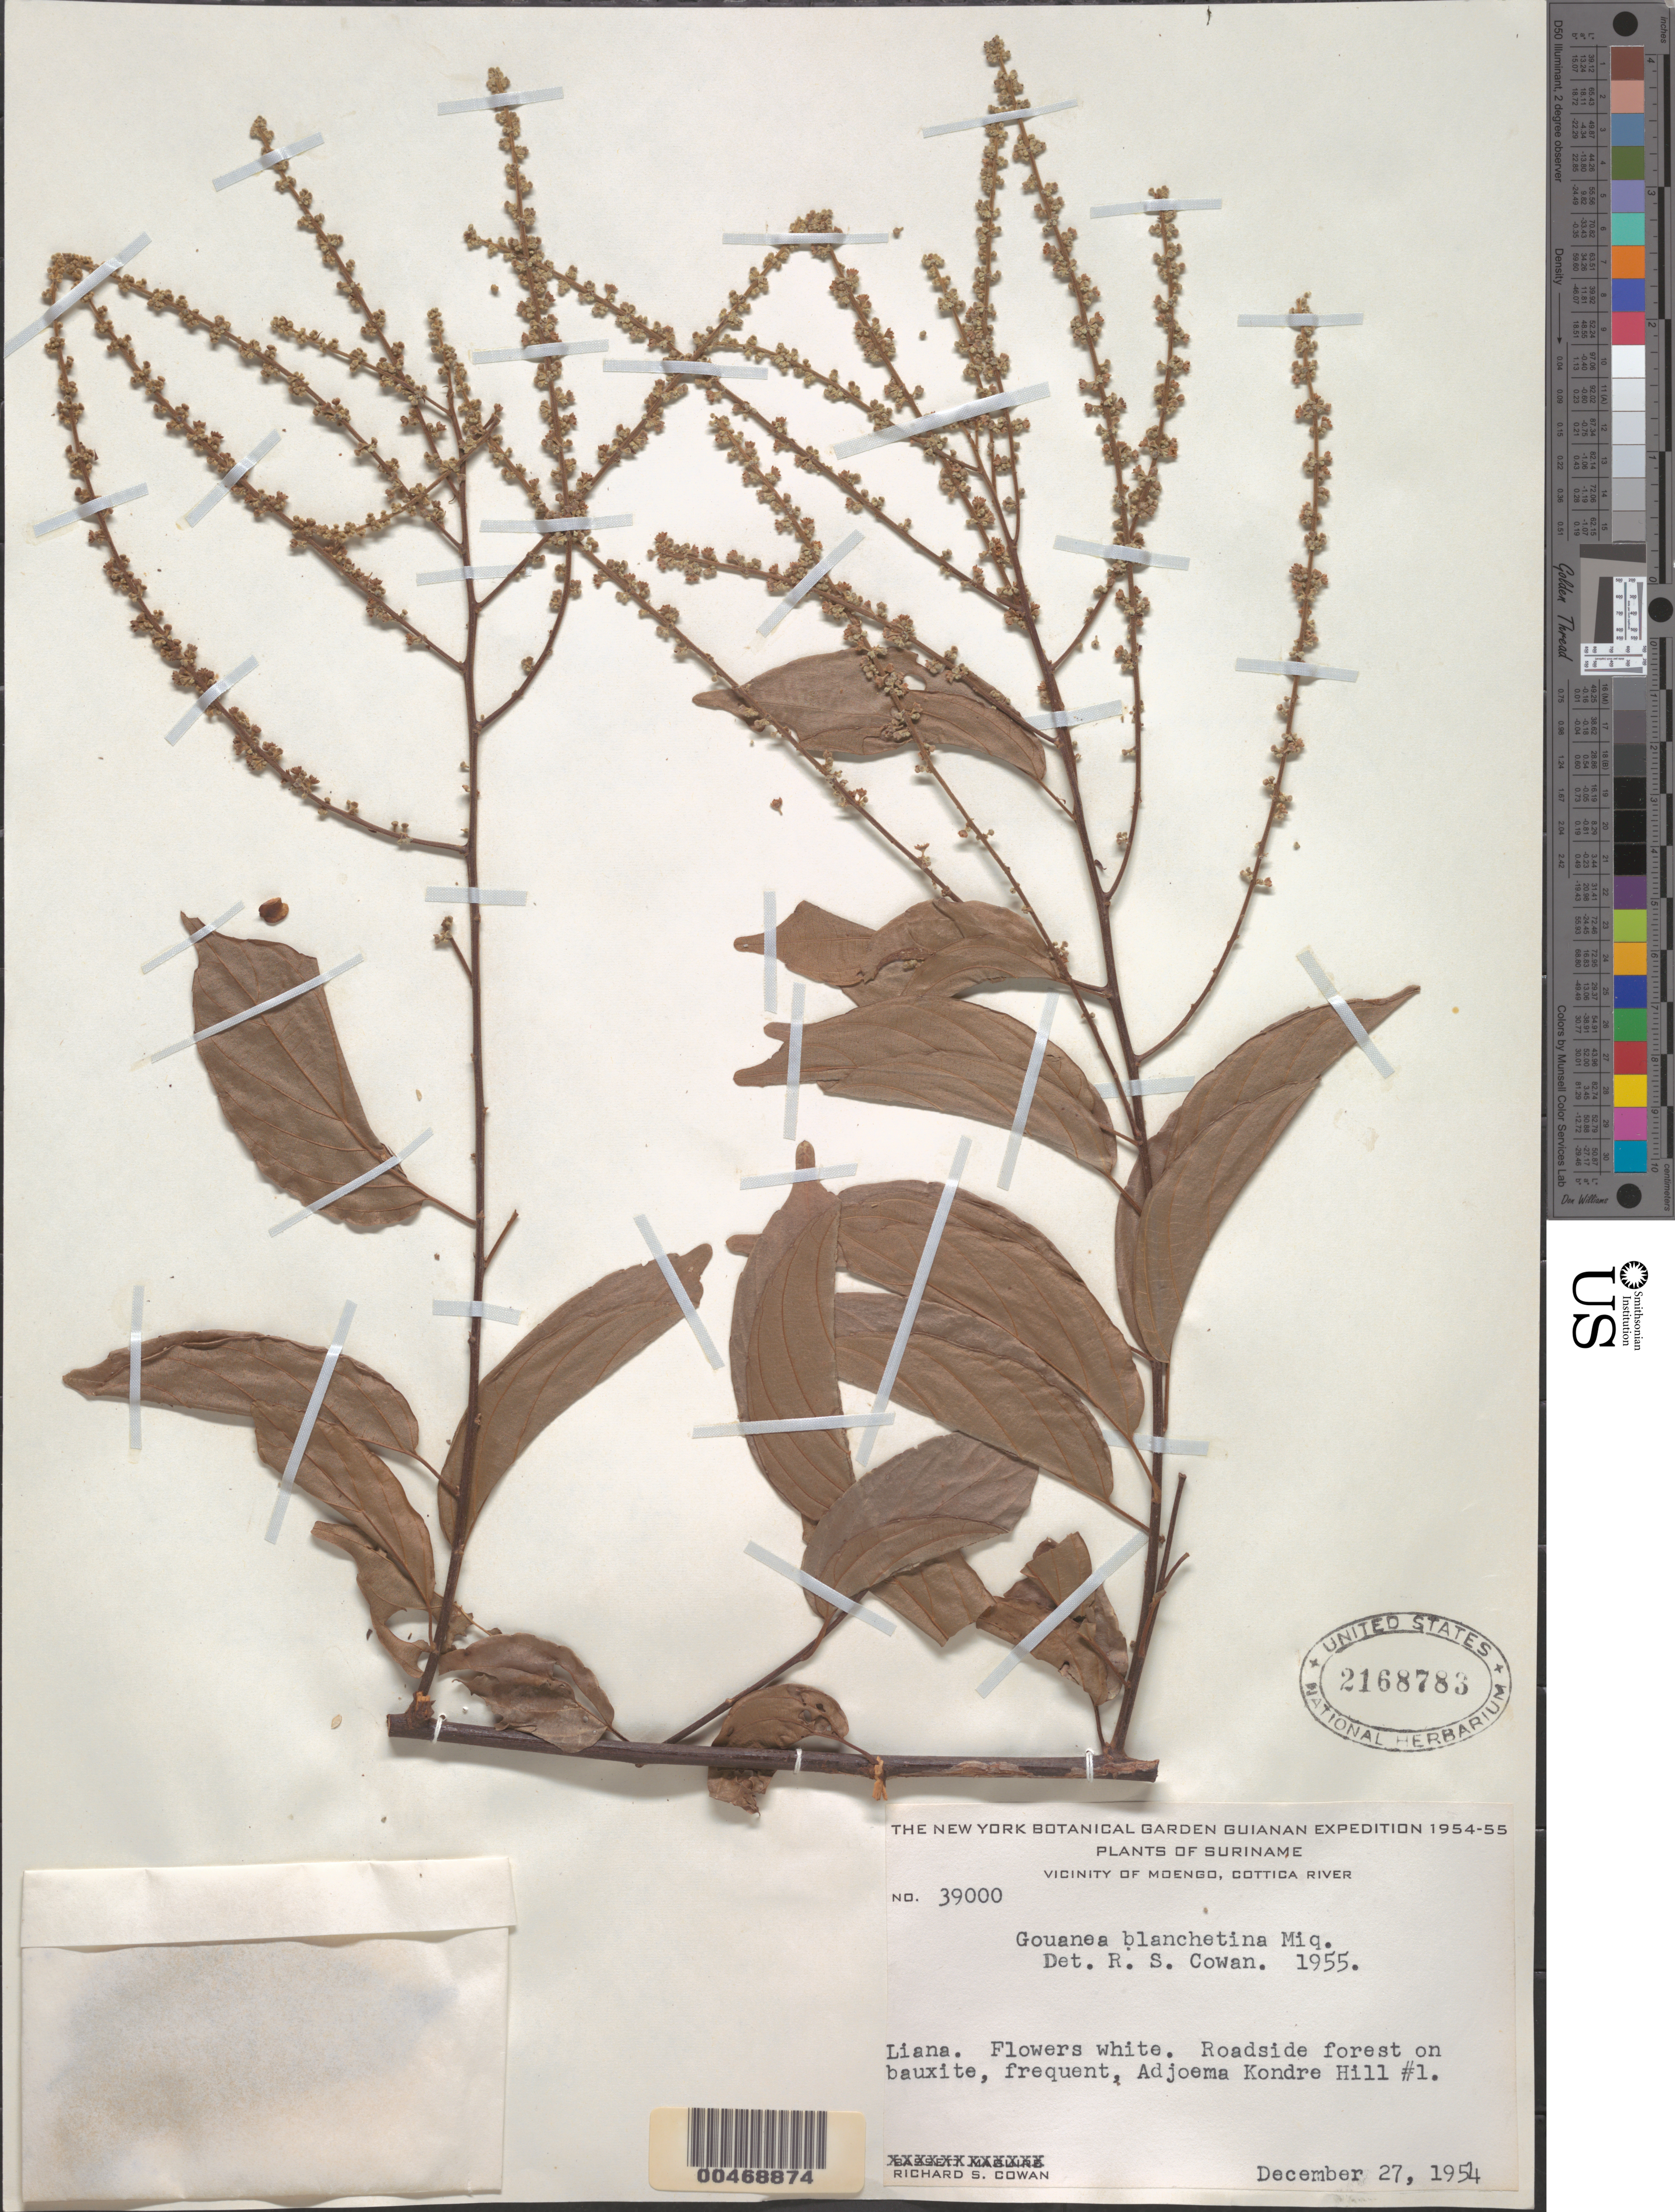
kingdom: Plantae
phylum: Tracheophyta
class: Magnoliopsida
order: Rosales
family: Rhamnaceae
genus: Gouania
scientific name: Gouania blanchetiana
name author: Miq.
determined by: Cowan, R. S.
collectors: R. S. Cowan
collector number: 39000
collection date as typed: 27-Dec-54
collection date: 1954-12-27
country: Suriname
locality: Adjoema Kondre Hill #1, road to Adjoema Kondre Village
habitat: Roadside forest on bauxite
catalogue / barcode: US 2169783